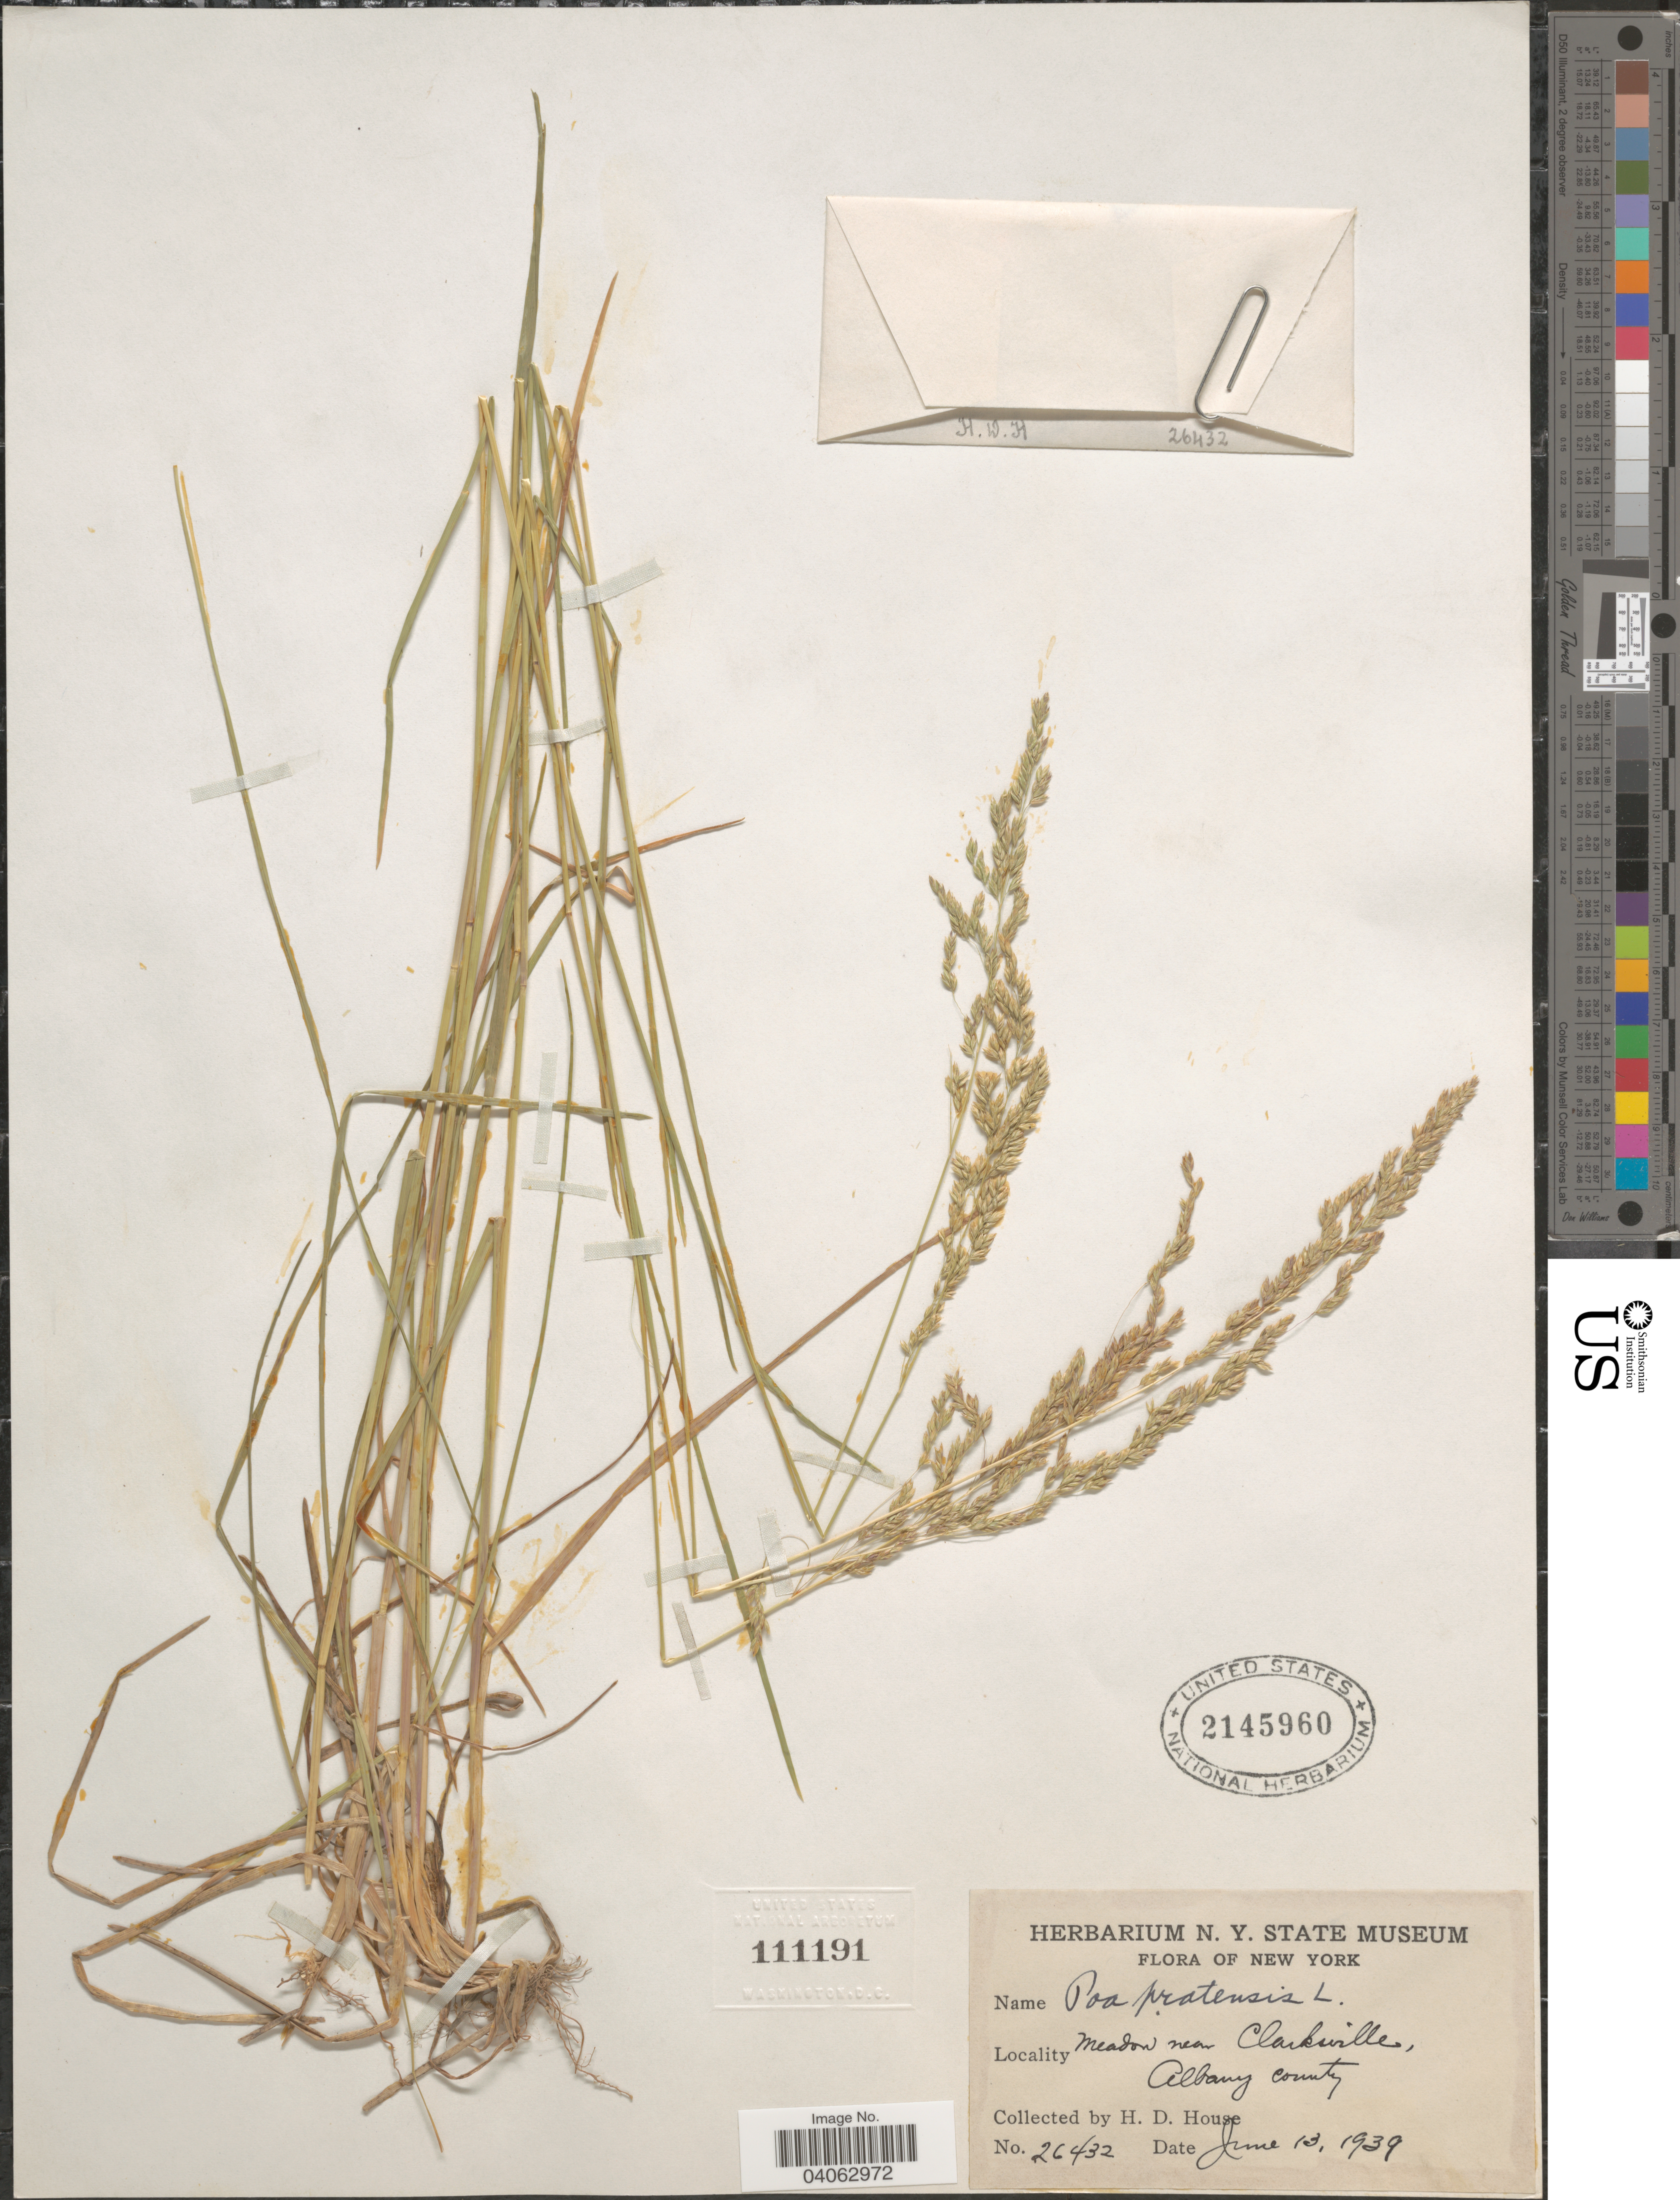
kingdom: Plantae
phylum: Tracheophyta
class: Liliopsida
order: Poales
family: Poaceae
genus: Poa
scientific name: Poa pratensis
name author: L.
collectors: H. D. House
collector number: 26432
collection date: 1939-06-13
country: United States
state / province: New York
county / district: Albany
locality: Meadow near Clarksville, Albany county.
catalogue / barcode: US 2145960